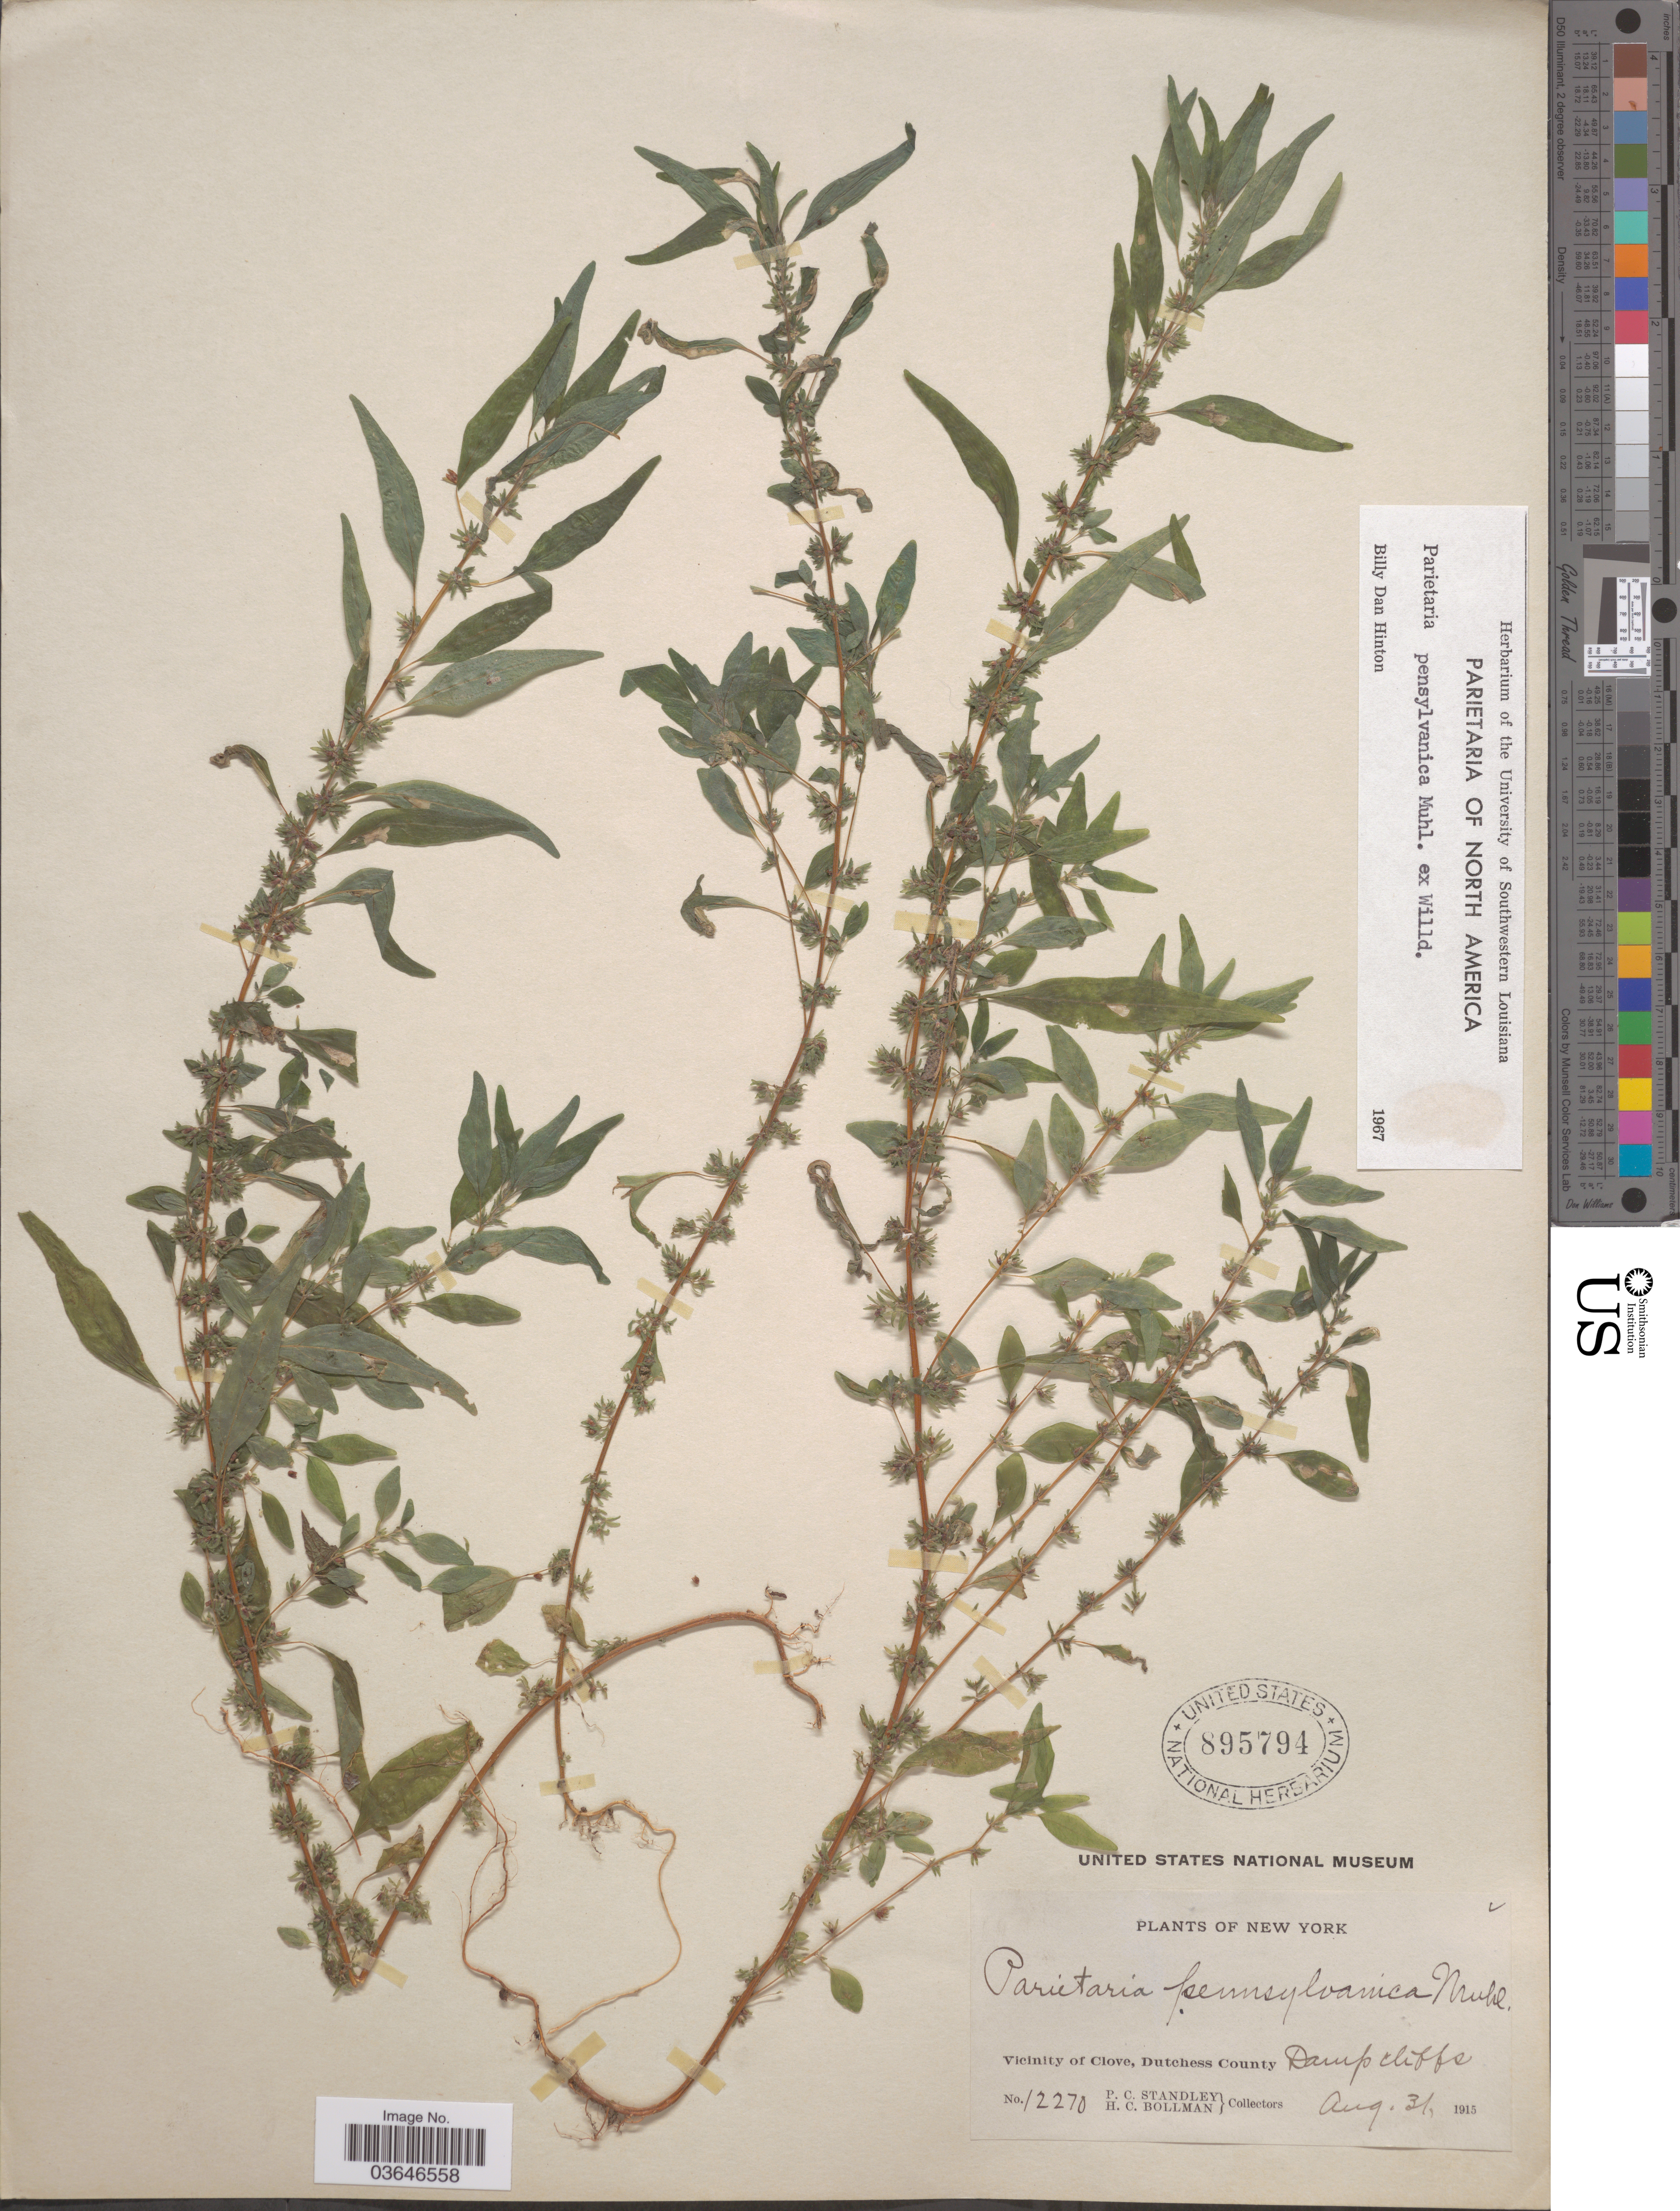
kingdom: Plantae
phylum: Tracheophyta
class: Magnoliopsida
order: Rosales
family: Urticaceae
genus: Parietaria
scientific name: Parietaria pensylvanica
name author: Muhl. ex Willd.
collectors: P. C. Standley & H. C. Bollman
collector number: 12270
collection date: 1915-08-31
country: United States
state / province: New York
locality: Vicinity of Clove, Dutchess County.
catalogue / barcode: US 895794